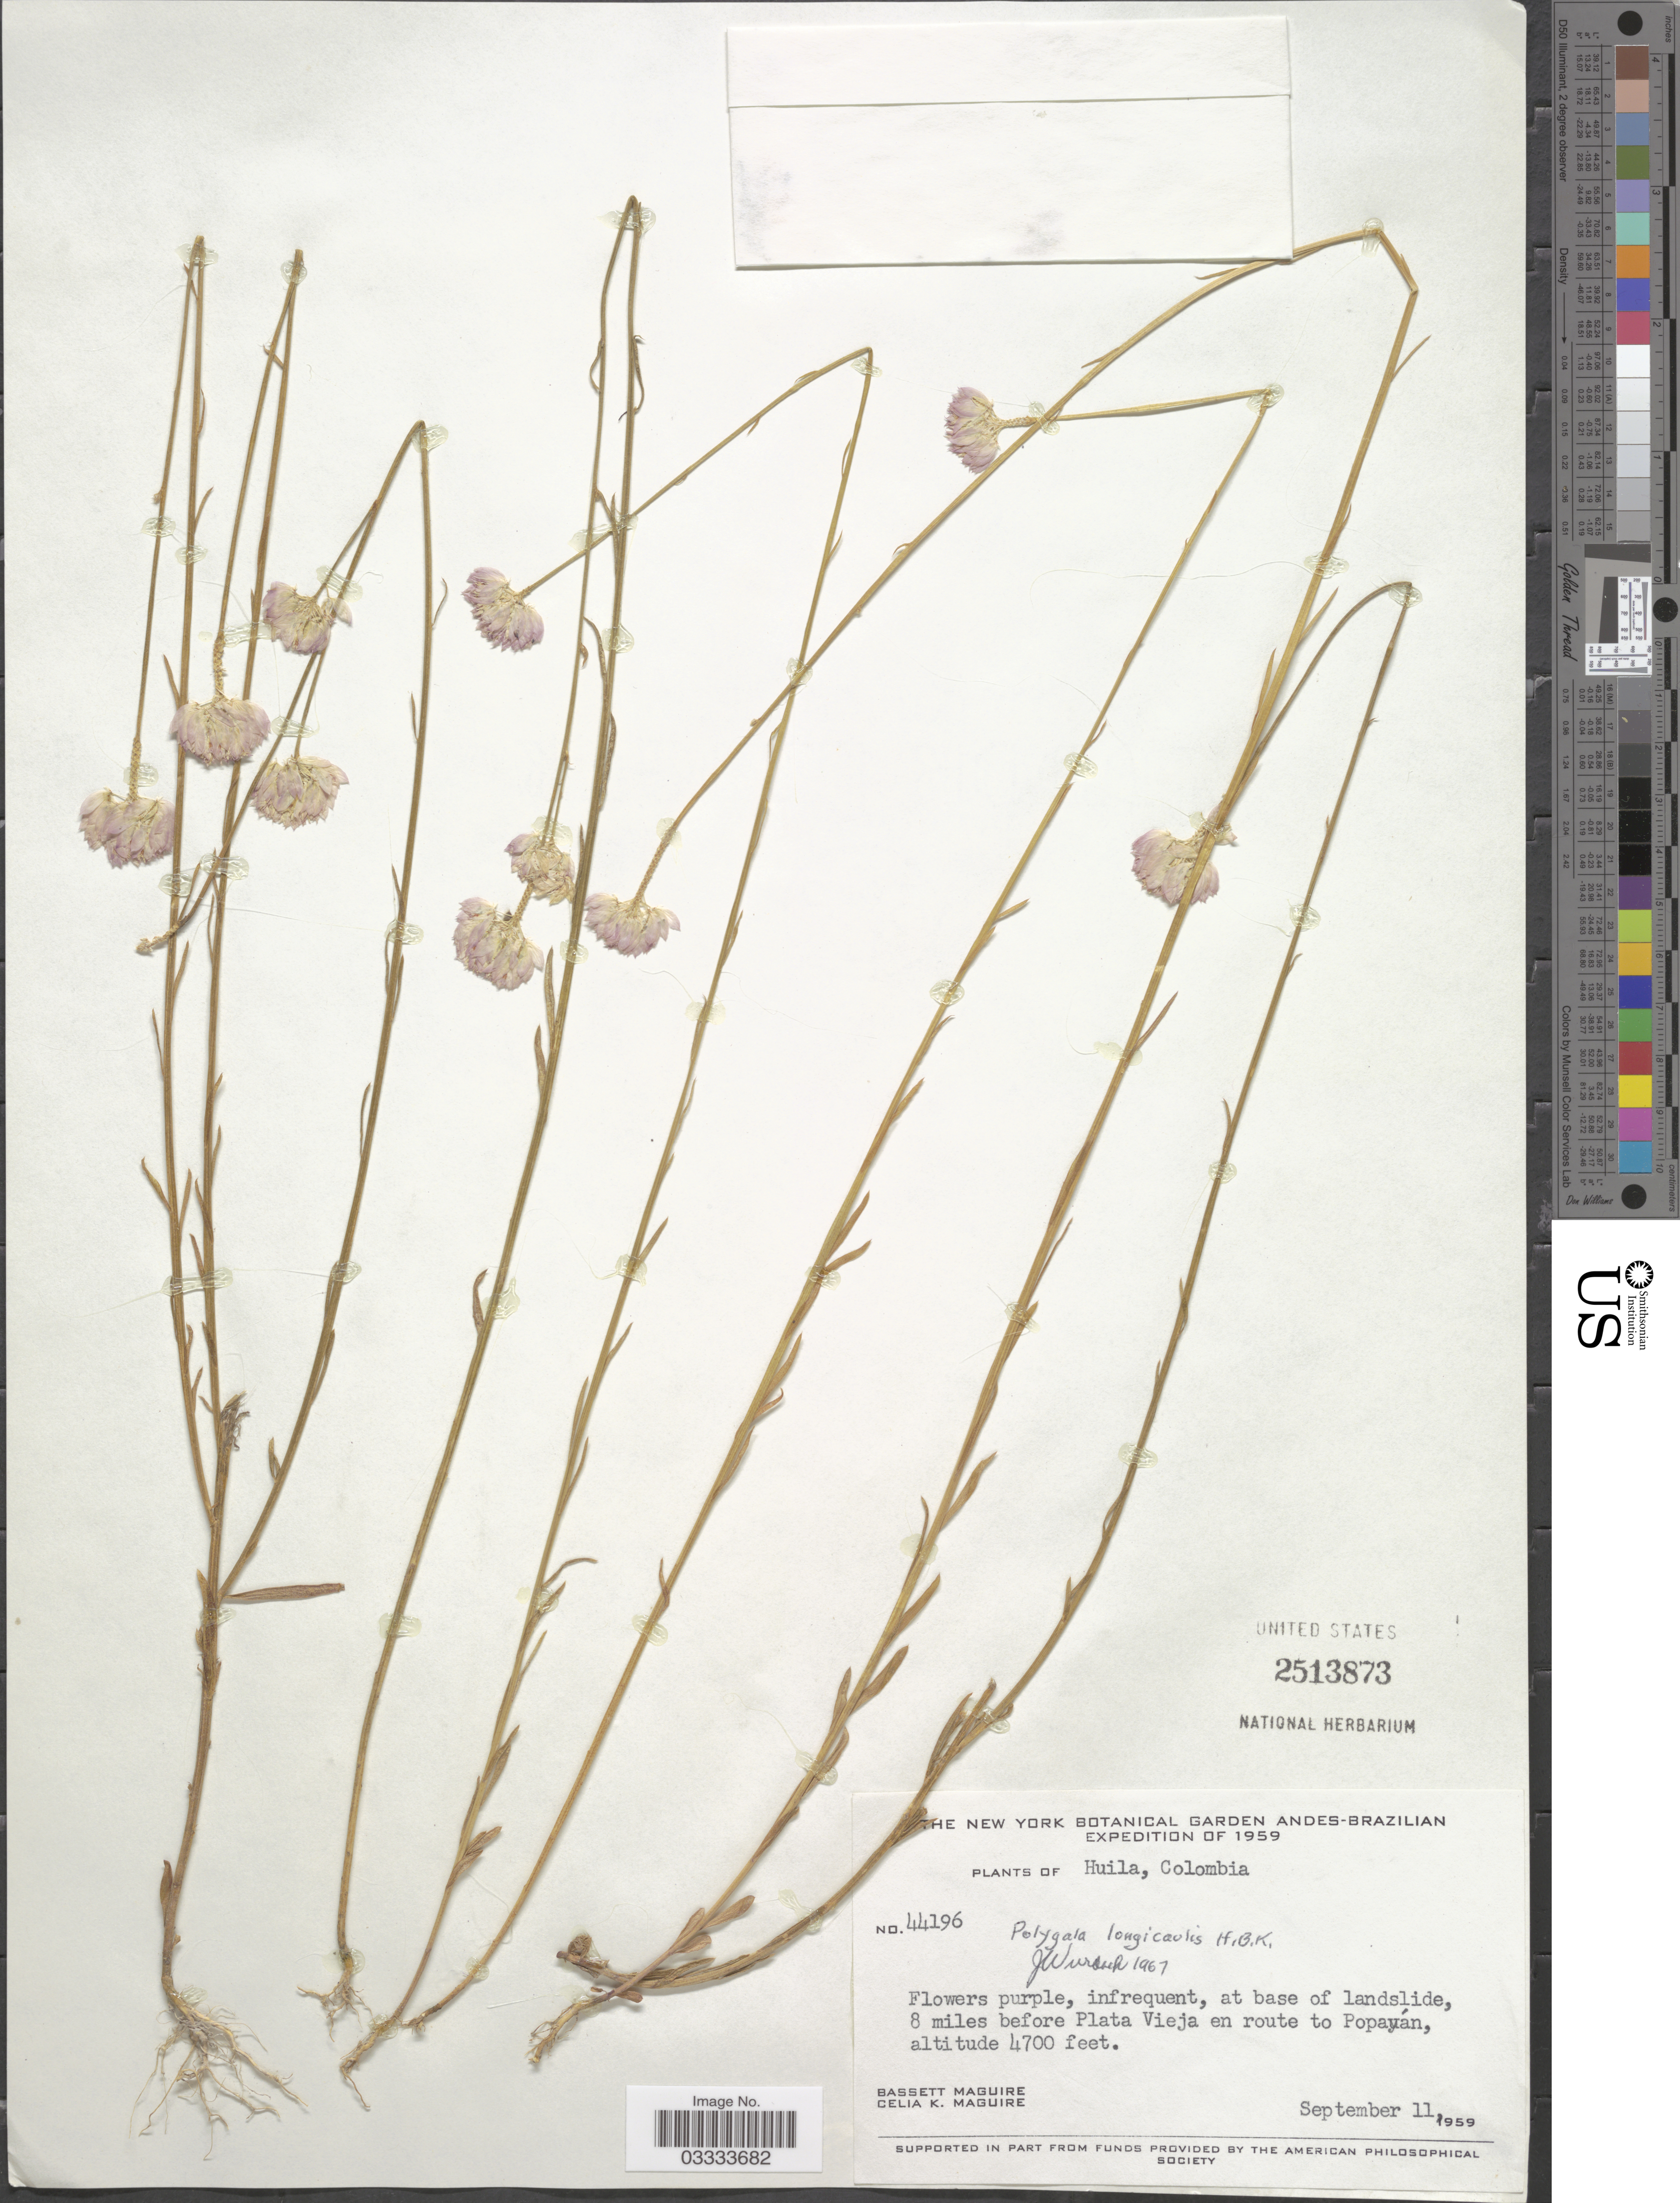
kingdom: Plantae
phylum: Tracheophyta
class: Magnoliopsida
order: Fabales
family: Polygalaceae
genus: Polygala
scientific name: Polygala longicaulis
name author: Kunth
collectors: B. Maguire & C. K. Maguire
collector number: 44196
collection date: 1959-09-11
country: Colombia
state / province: Huila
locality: At base of landslide, 8 miles before Plata Vieja en route to Popayán.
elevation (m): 1433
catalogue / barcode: US 2513873